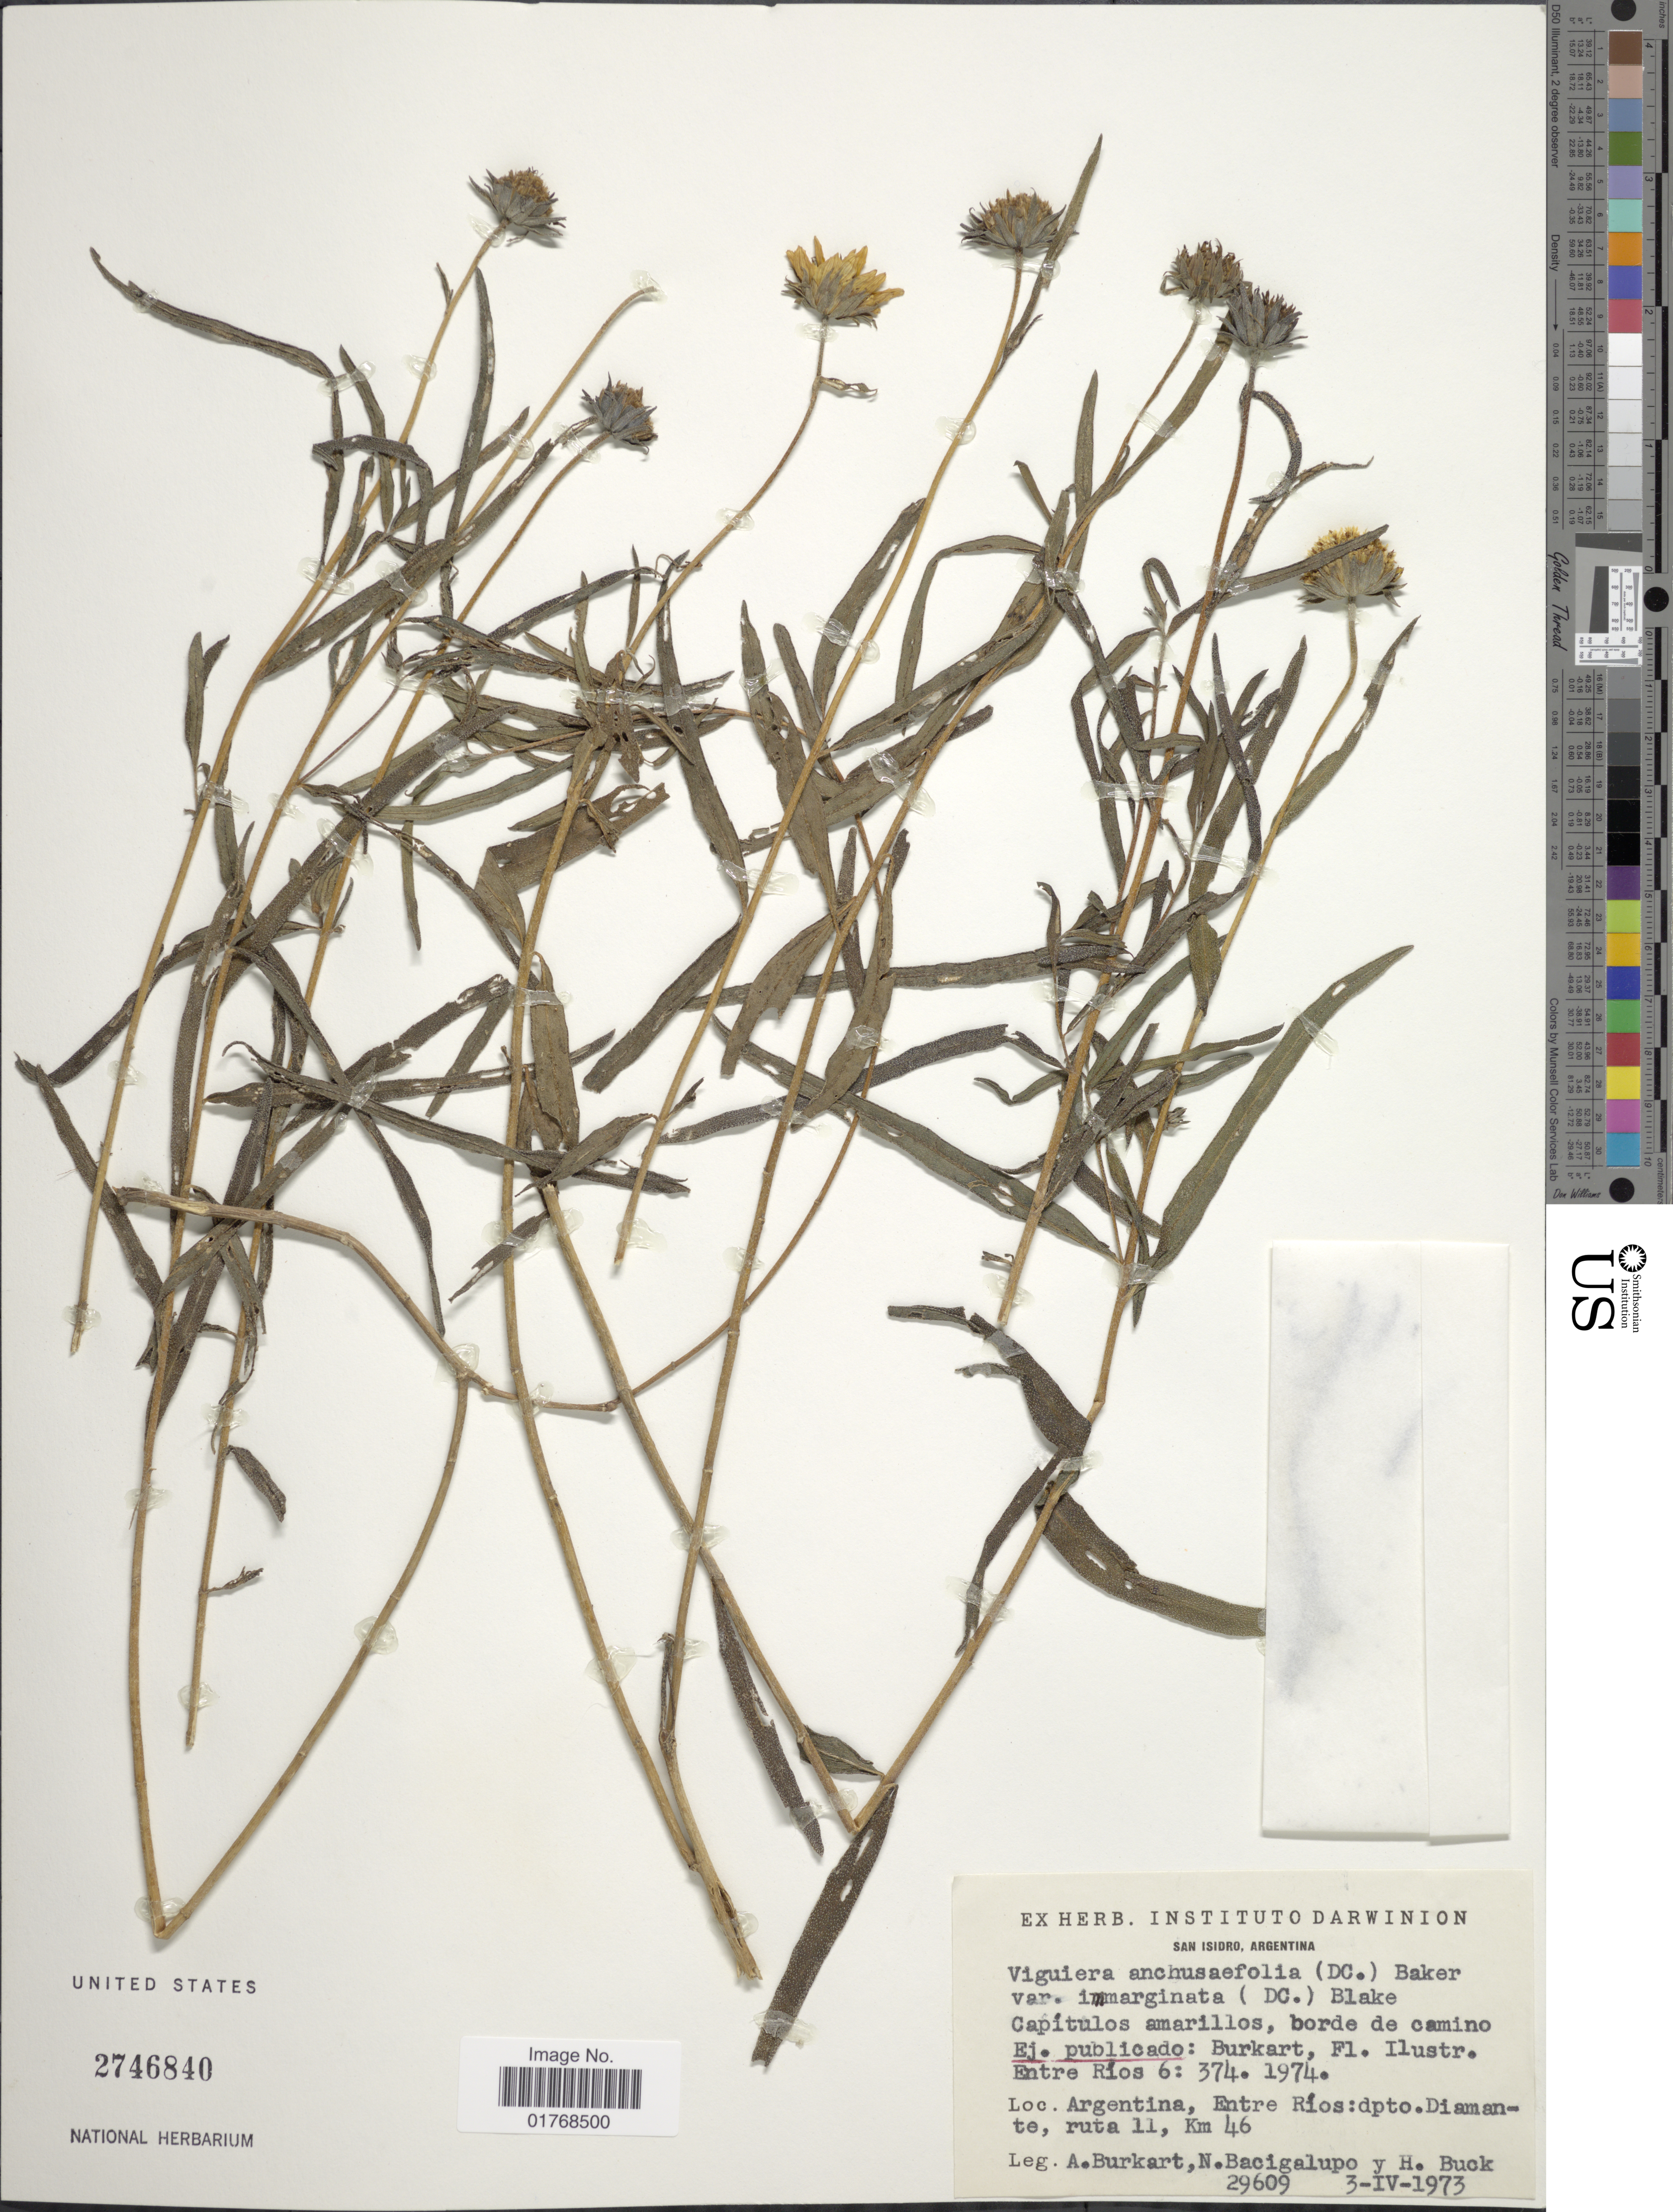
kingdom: Plantae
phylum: Tracheophyta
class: Magnoliopsida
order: Asterales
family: Asteraceae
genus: Viguiera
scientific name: Viguiera anchusaefolia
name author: (DC.) Baker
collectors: A. E. Burkart, N. M. Bacigalupo & H. Buck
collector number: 29609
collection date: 1973-04-03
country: Argentina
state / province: Entre Rios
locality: Argentina, Entre Ríos: dpto. Diamante, ruta 11, Km 46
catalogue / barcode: US 2746840